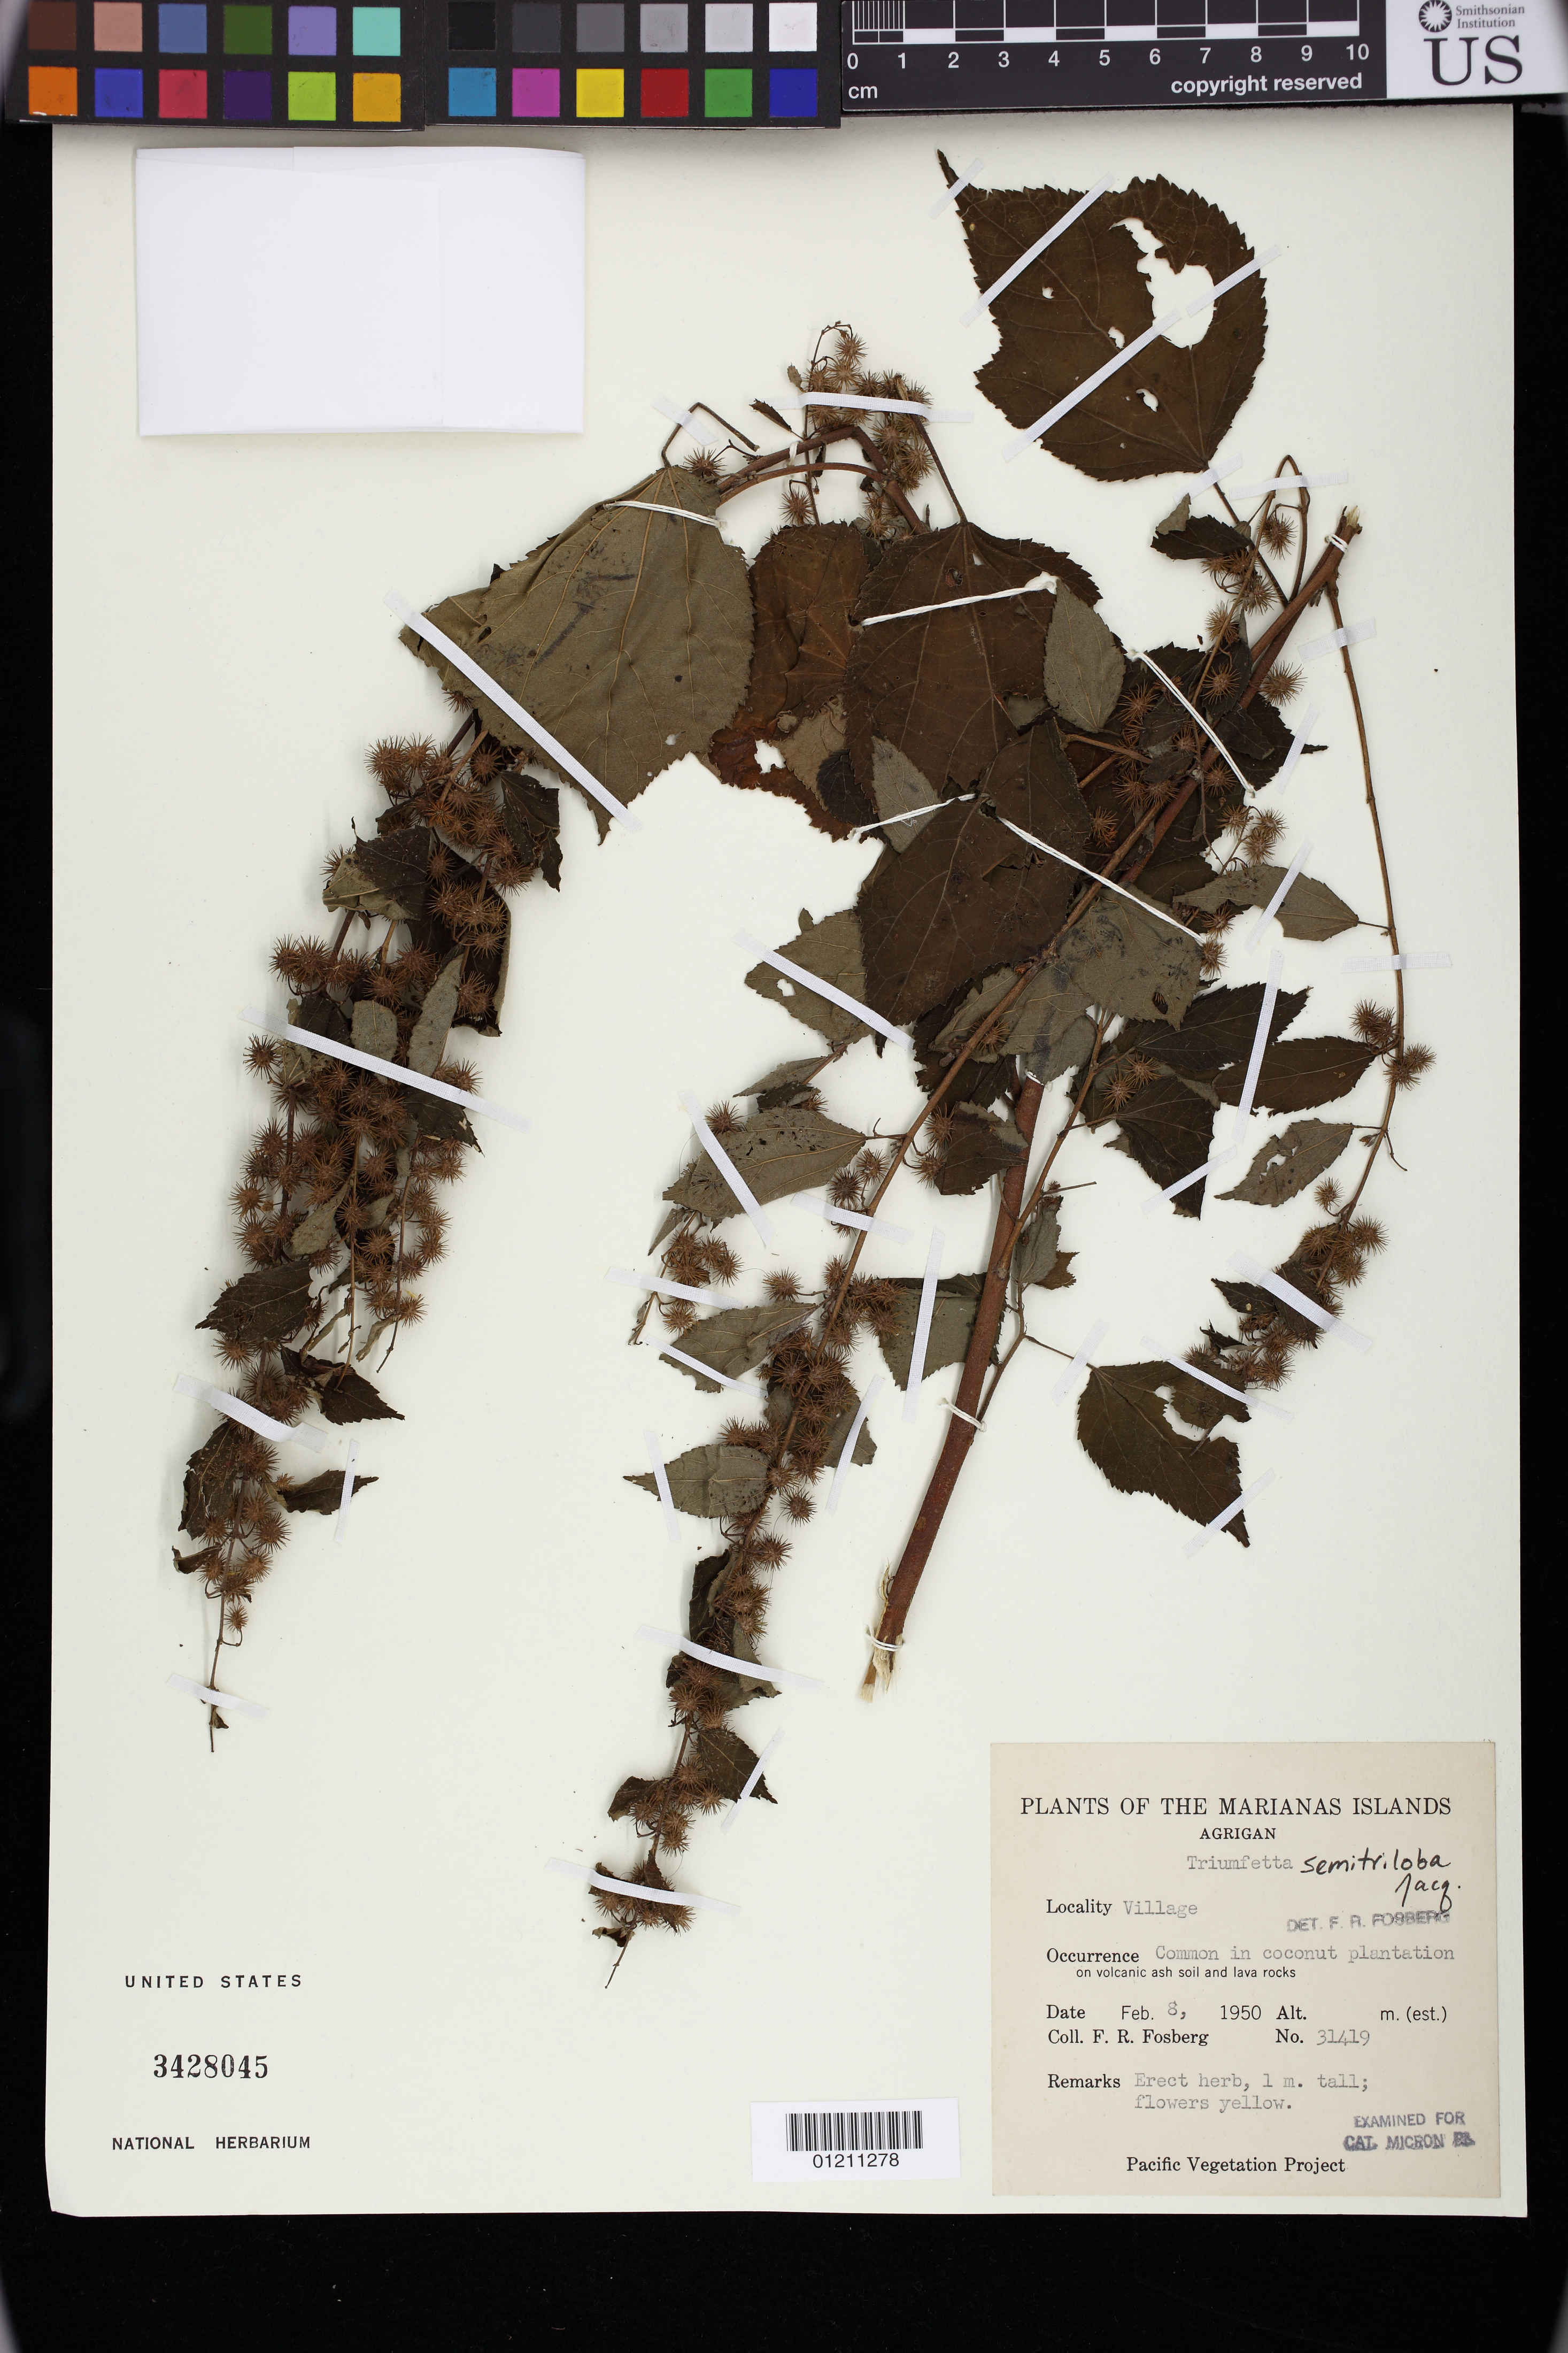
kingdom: Plantae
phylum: Tracheophyta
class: Magnoliopsida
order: Malvales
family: Malvaceae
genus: Triumfetta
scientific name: Triumfetta rhomboidea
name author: Jacq.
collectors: F. R. Fosberg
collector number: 31419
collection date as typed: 02 Aug 1950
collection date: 1950-08-02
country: Northern Mariana Islands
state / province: Northern Islands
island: Agrihan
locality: Marianas Islands: Agrigan. Village.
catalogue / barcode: US 3428045